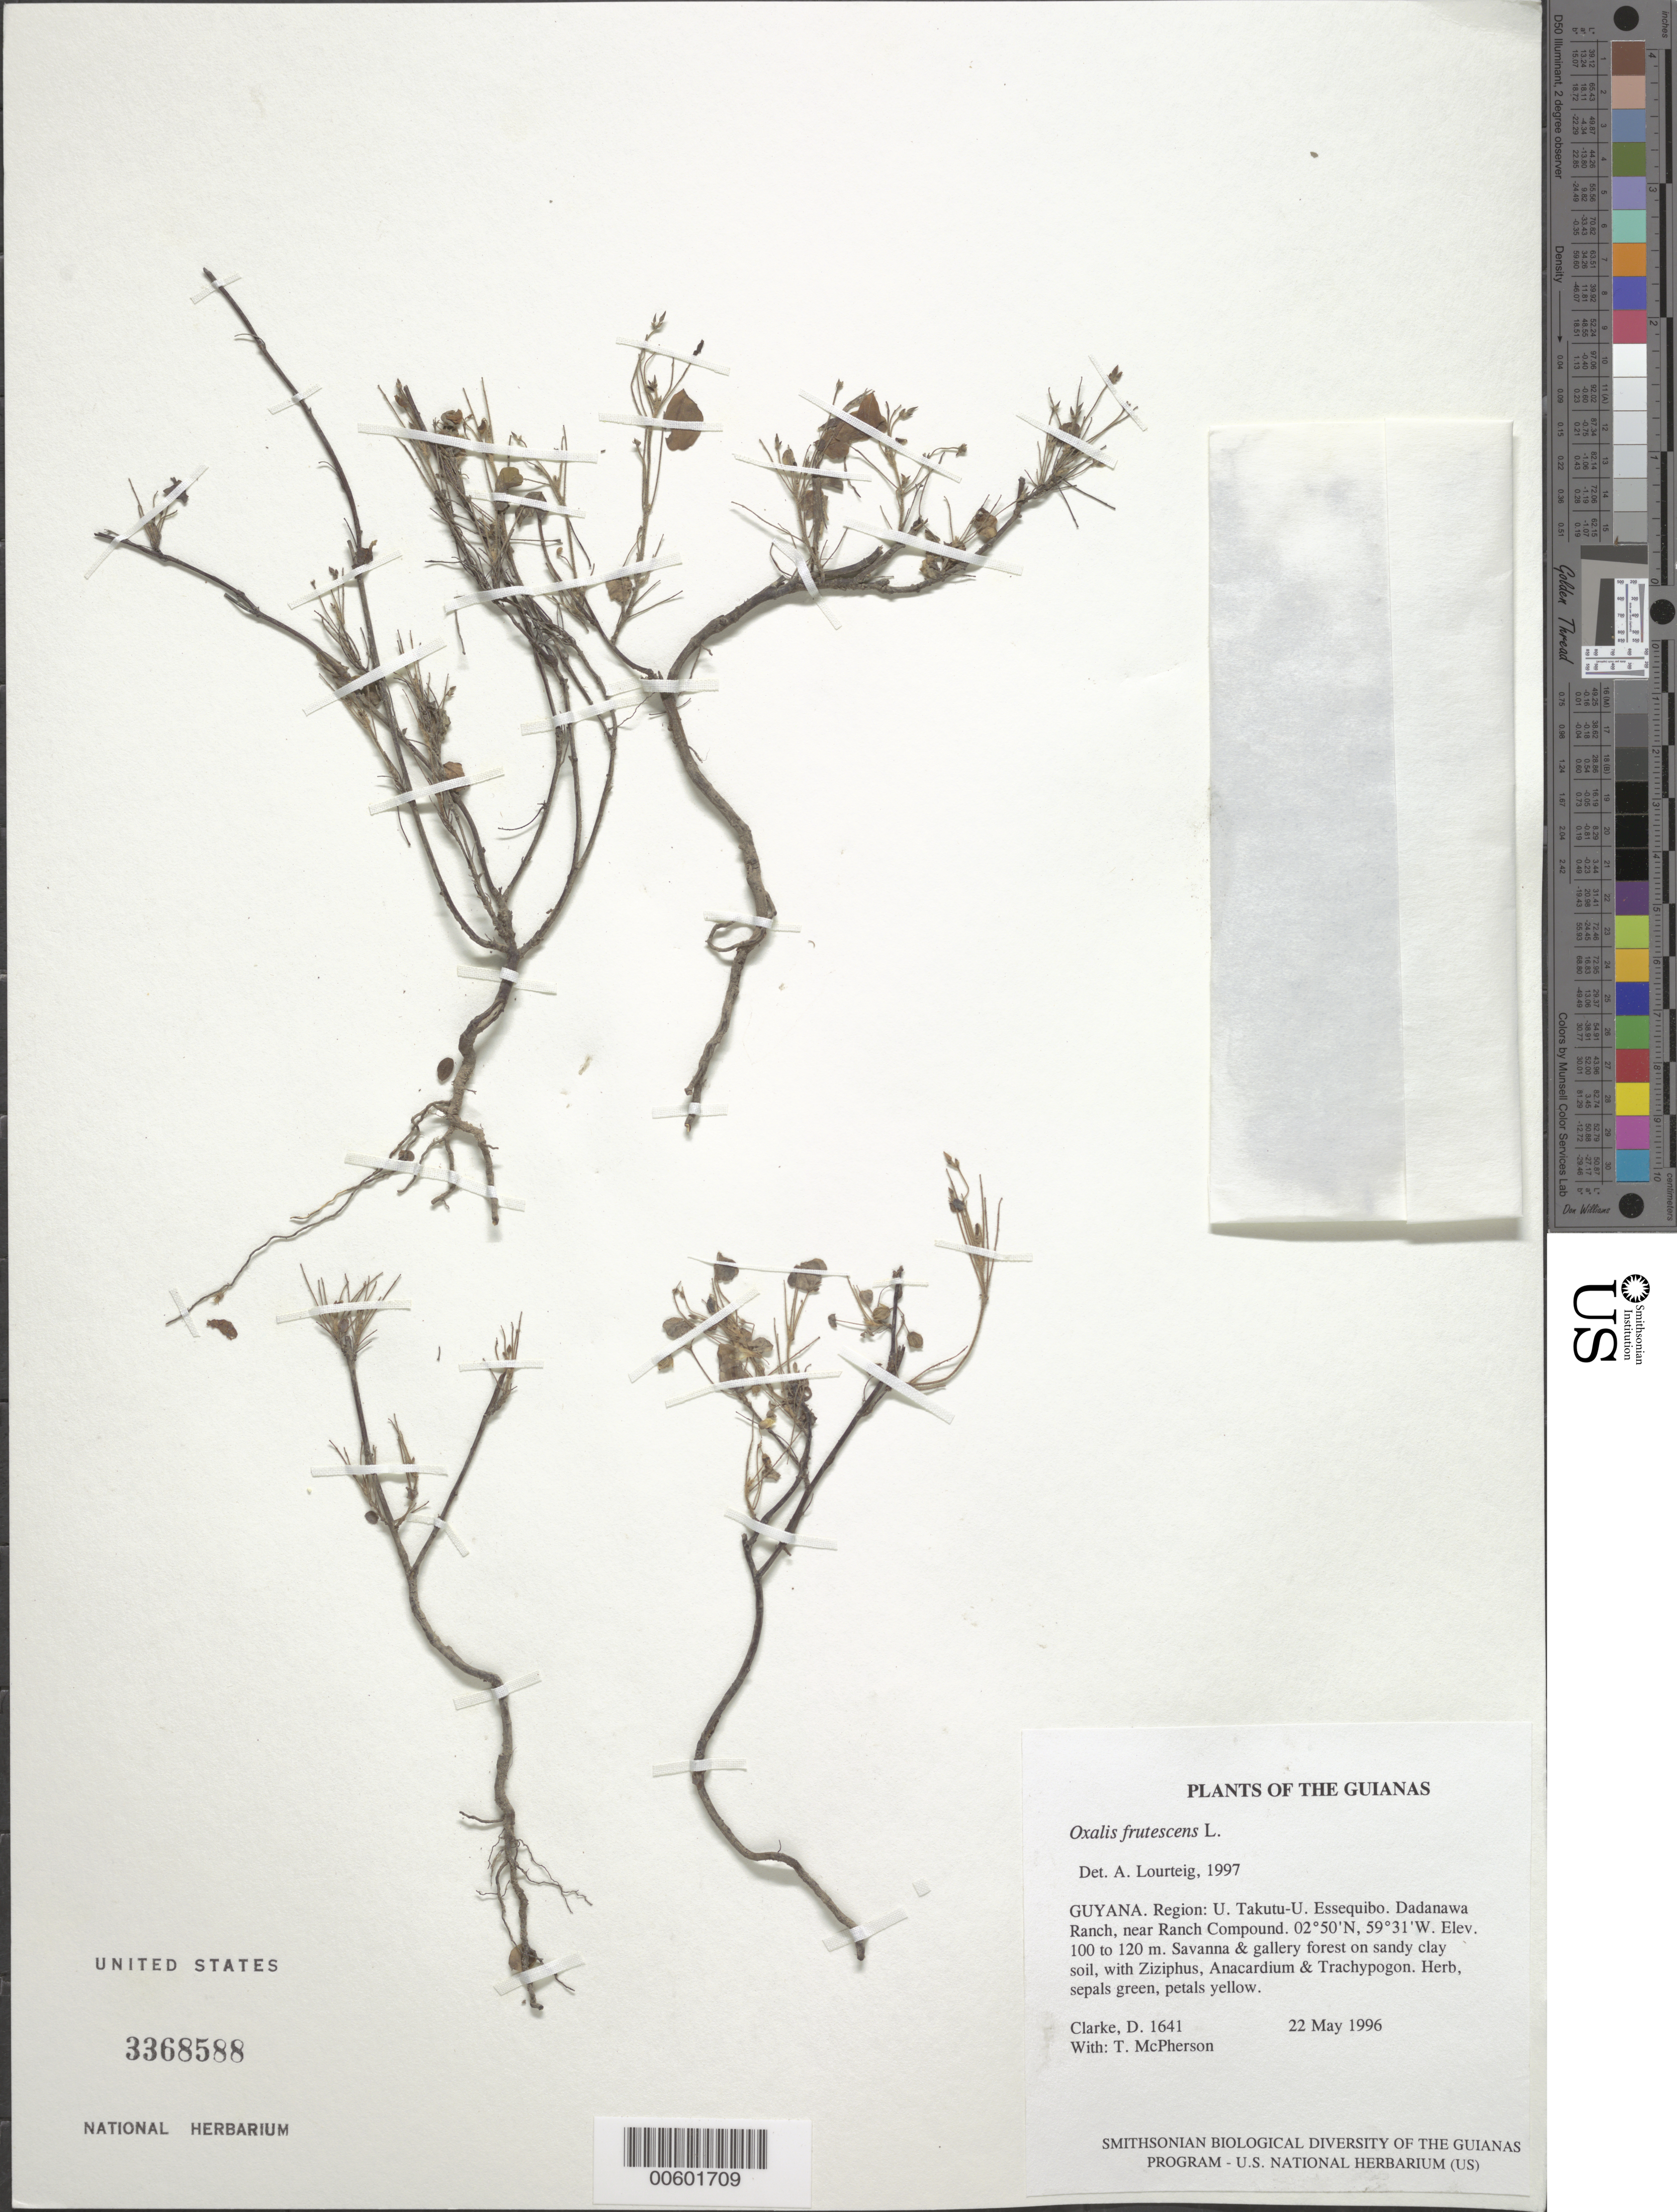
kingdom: Plantae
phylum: Tracheophyta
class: Magnoliopsida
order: Oxalidales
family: Oxalidaceae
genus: Oxalis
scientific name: Oxalis frutescens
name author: L.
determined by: Lourteig, A.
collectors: H. D. Clarke & T. McPherson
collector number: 1641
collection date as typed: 22 May 1996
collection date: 1996-05-22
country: Guyana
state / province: U. Takutu-U. Essequibo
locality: Dadanawa Ranch, near Ranch Compound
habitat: Savanna & gallery forest on sandy clay soil, with Ziziphus, Anacardium & Trachypogon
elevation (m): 100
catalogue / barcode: US 3368588